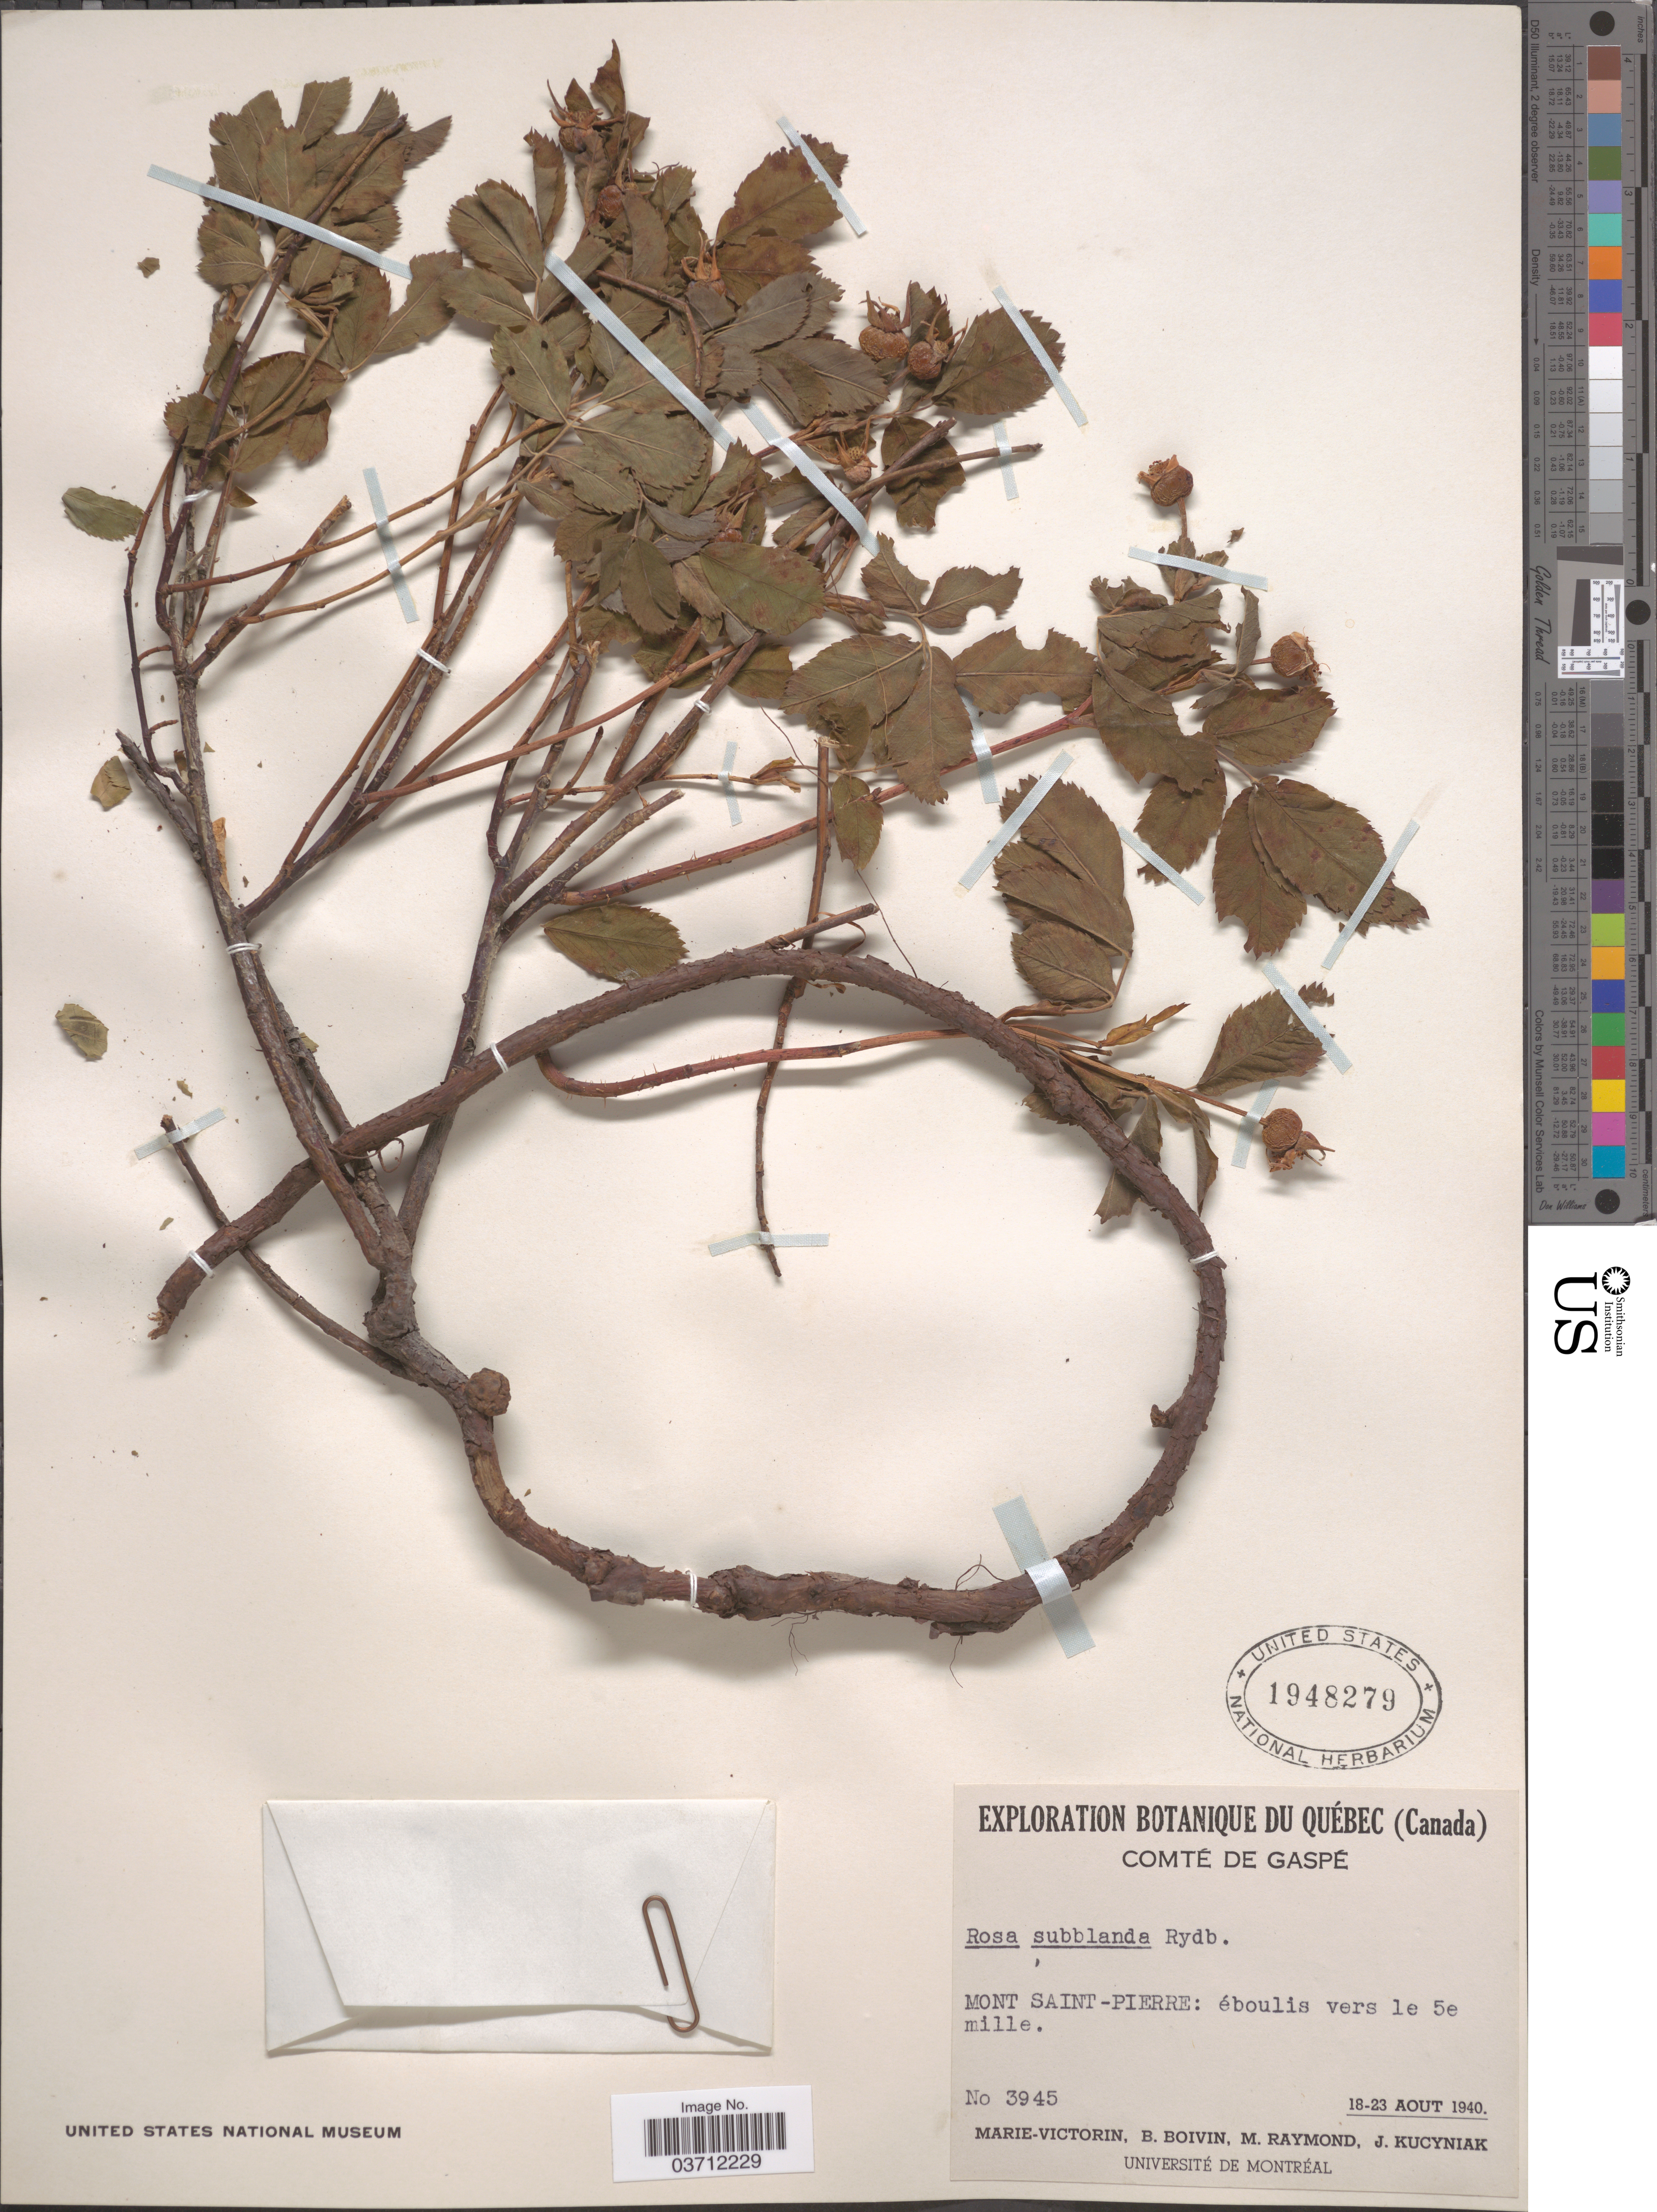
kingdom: Plantae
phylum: Tracheophyta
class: Magnoliopsida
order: Rosales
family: Rosaceae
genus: Rosa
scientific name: Rosa blanda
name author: Aiton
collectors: -. Marie-Victorin, J. R. B. Boivin, M. Raymond & J. Kucyniak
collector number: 3945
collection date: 1940-08-18/1940-08-23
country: Canada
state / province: Quebec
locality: Comté de Gaspé. Mont Saint-Pierre: éboulis vers le 5e mille.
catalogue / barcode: US 1948279